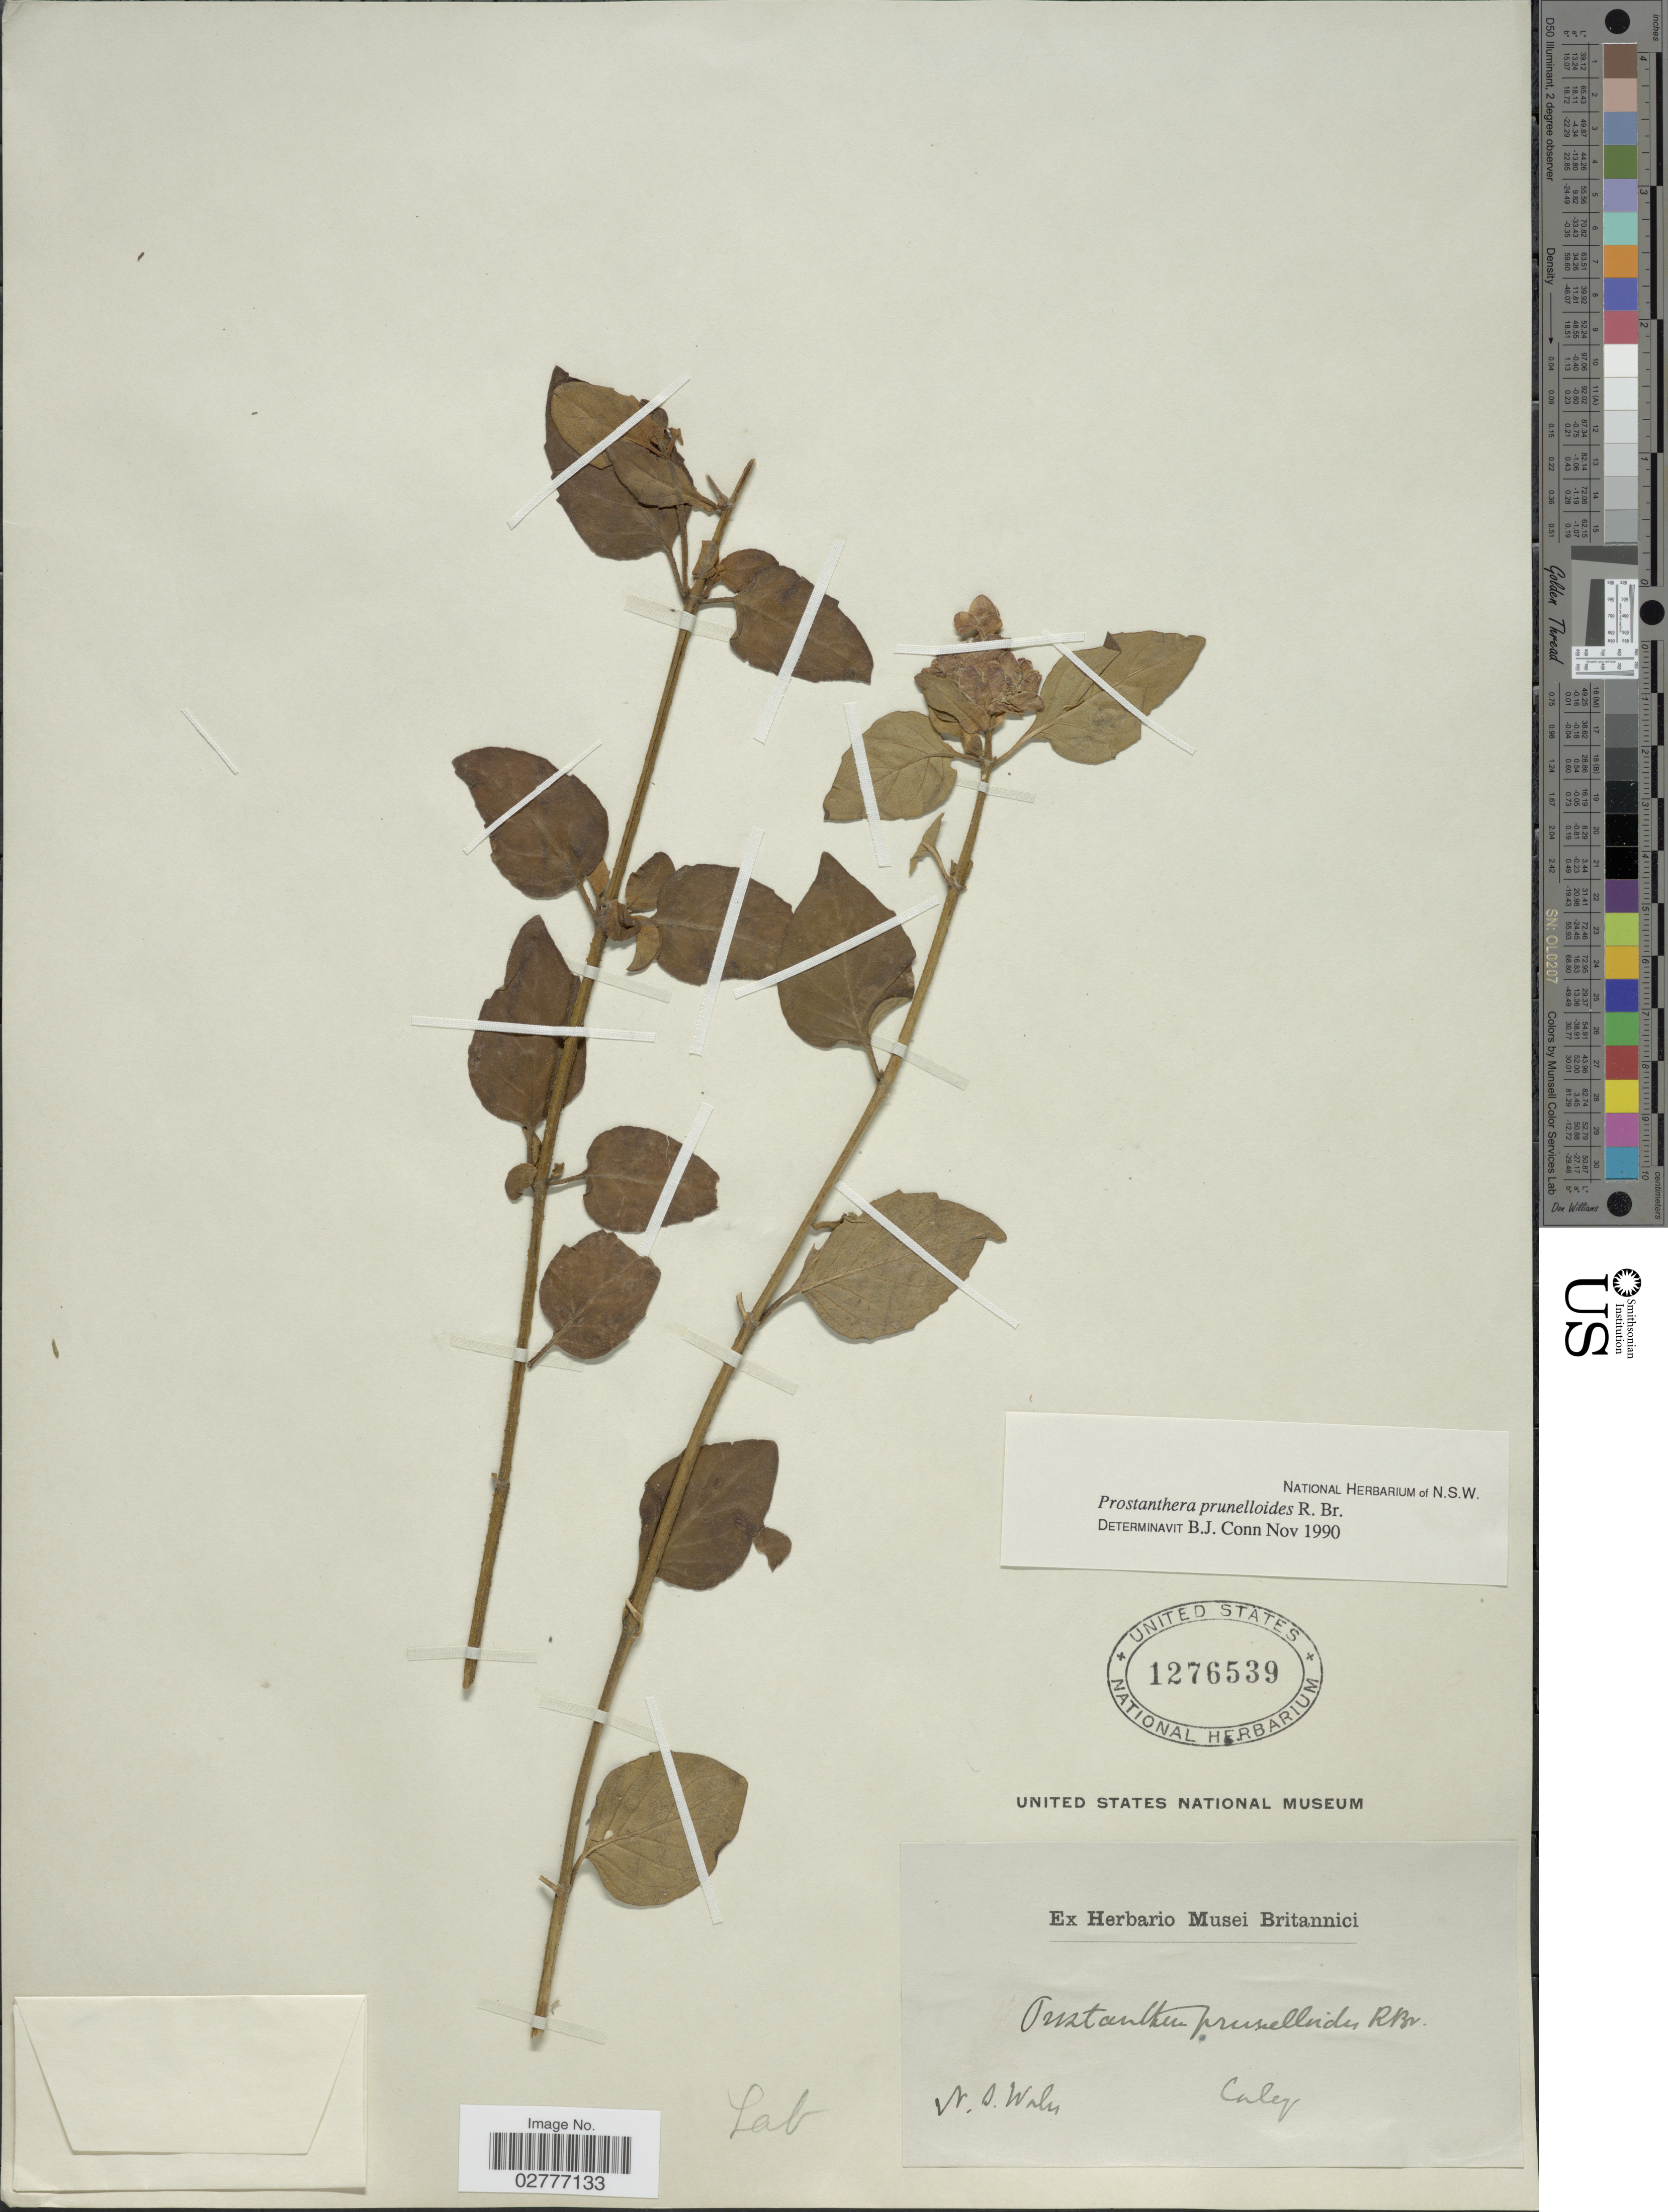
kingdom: Plantae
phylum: Tracheophyta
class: Magnoliopsida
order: Lamiales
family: Lamiaceae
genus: Prostanthera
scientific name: Prostanthera prunelloides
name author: R. Br.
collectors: -. Caley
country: Australia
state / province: New South Wales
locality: N.S. Wales.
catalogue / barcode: US 1276539